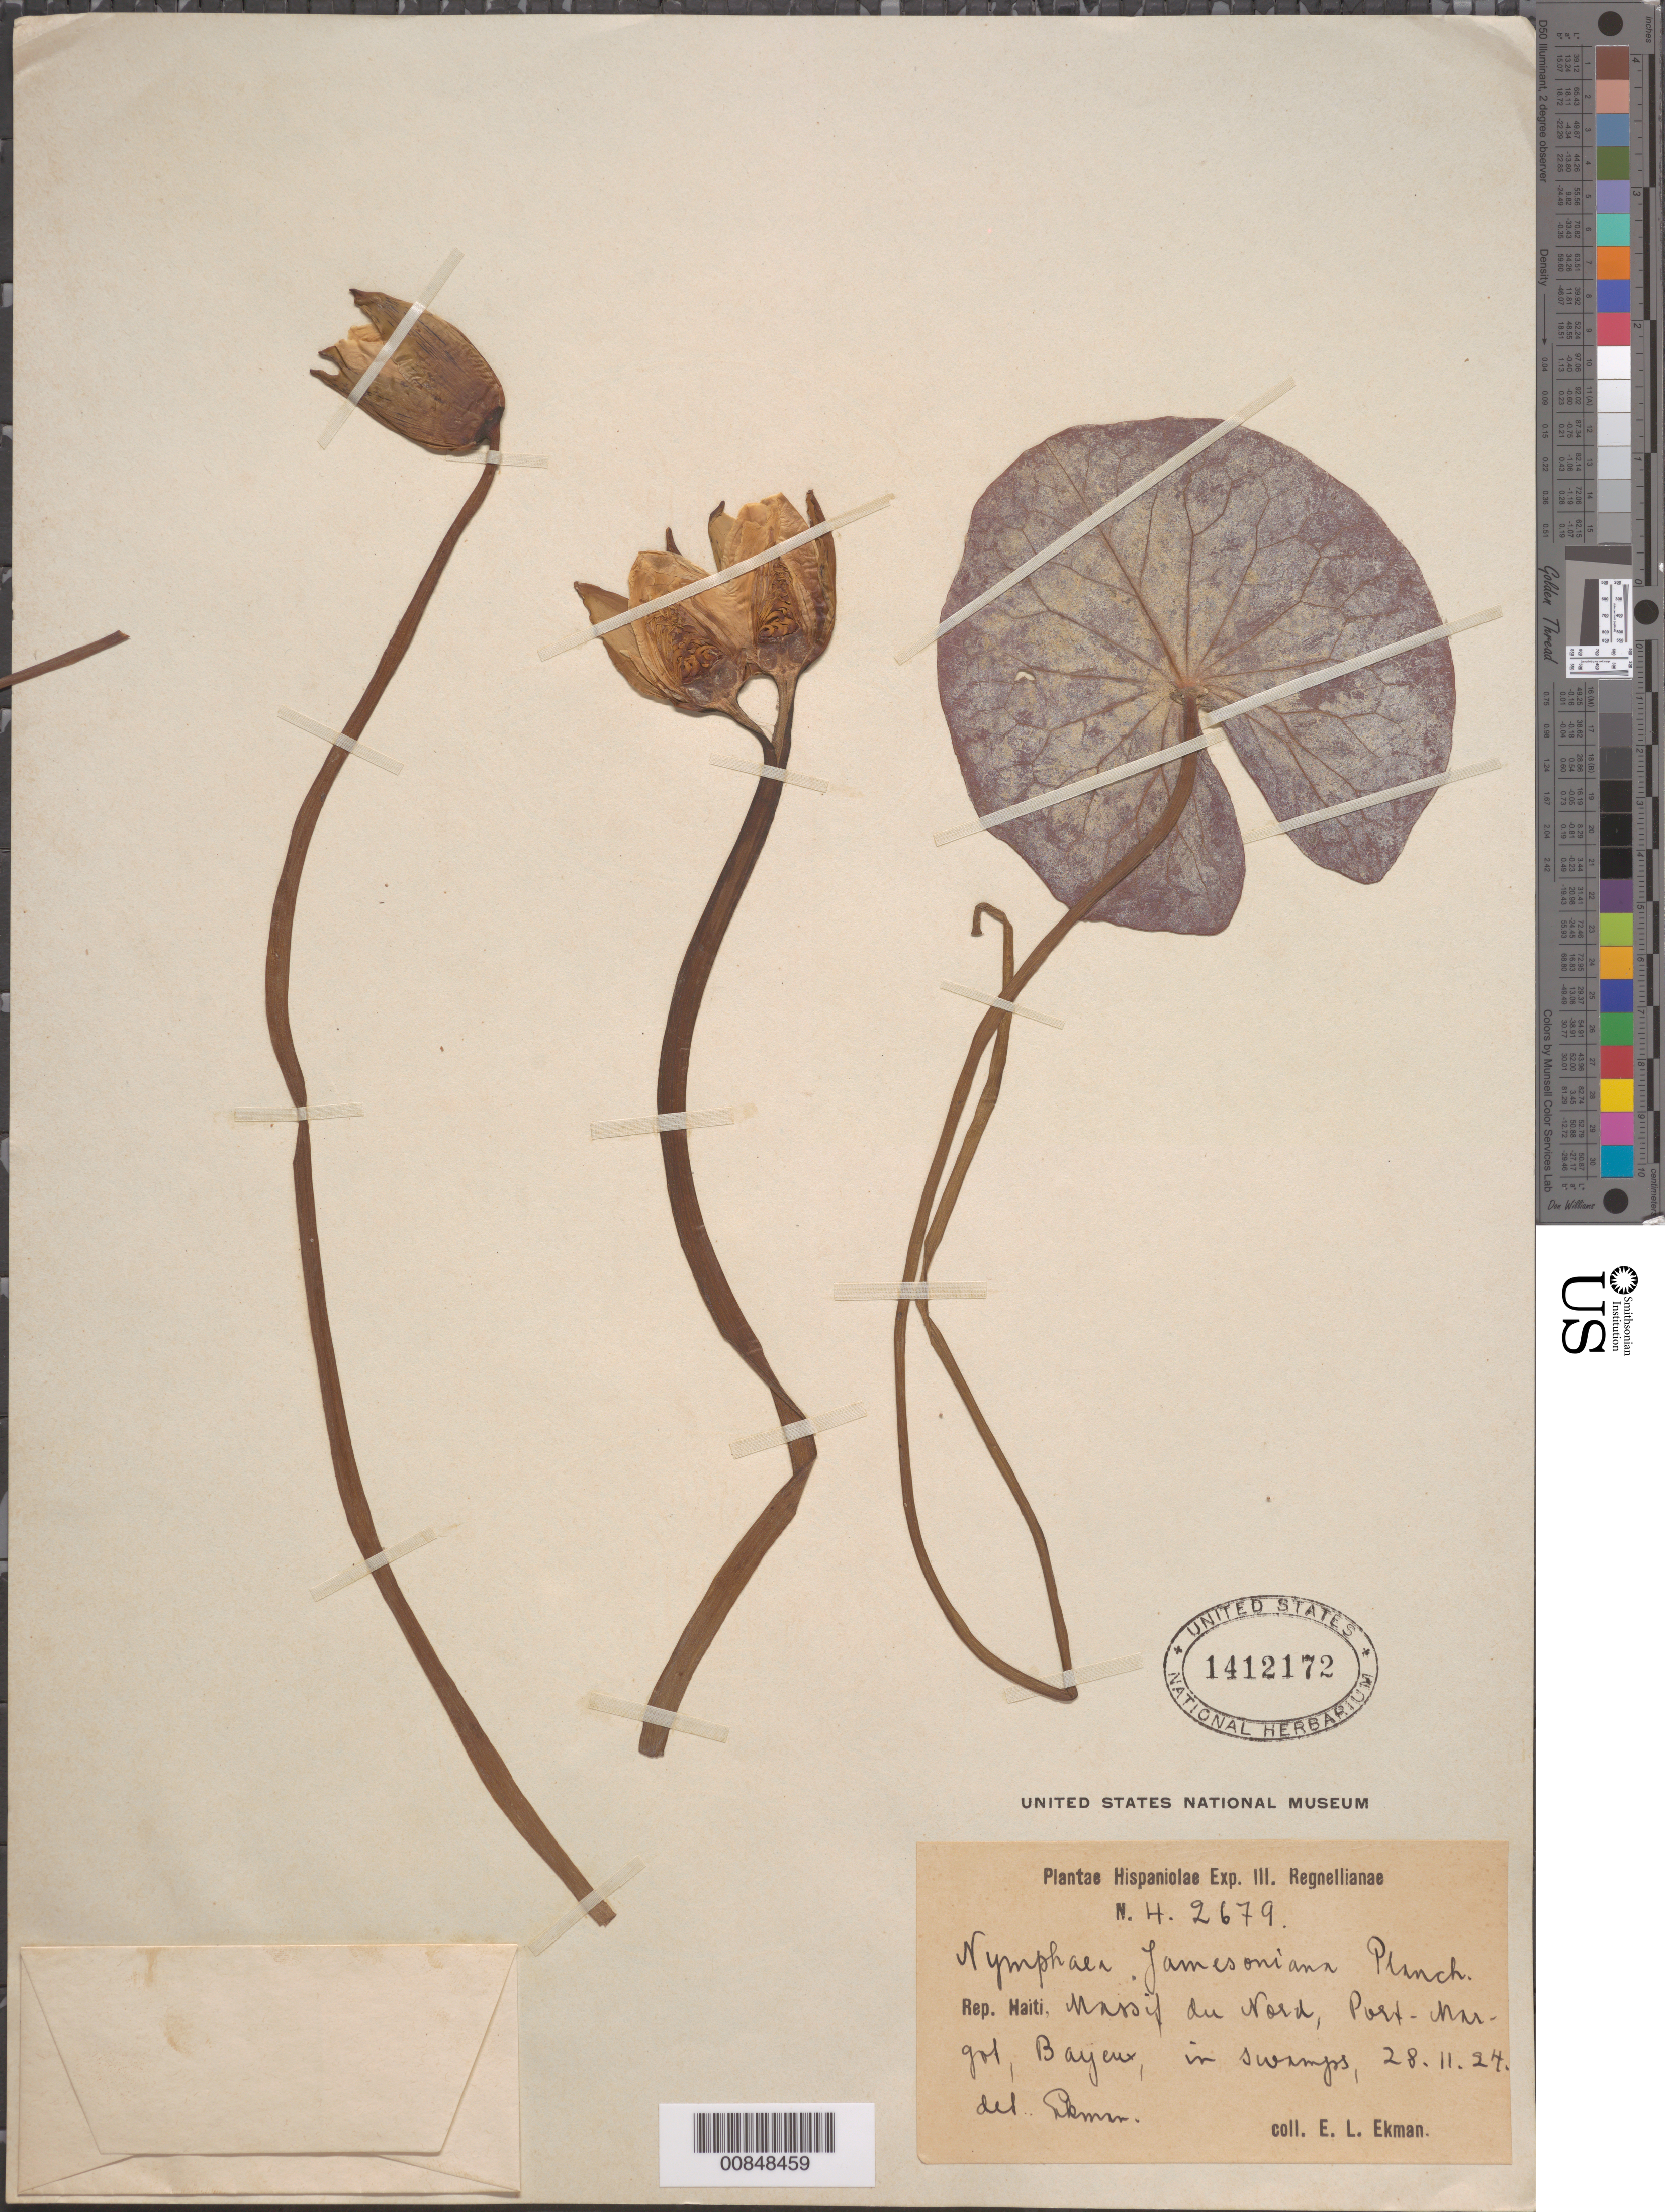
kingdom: Plantae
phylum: Tracheophyta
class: Magnoliopsida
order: Nymphaeales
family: Nymphaeaceae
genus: Nymphaea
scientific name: Nymphaea jamesoniana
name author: Planch.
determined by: Ekman, E. L.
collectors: E. L. Ekman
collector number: H 2679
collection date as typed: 28 Nov 1924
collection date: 1924-11-28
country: Haiti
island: Hispaniola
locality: Massif du Nord, Port-Margot, Bayeux.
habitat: In swamps.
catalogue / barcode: US 1412172